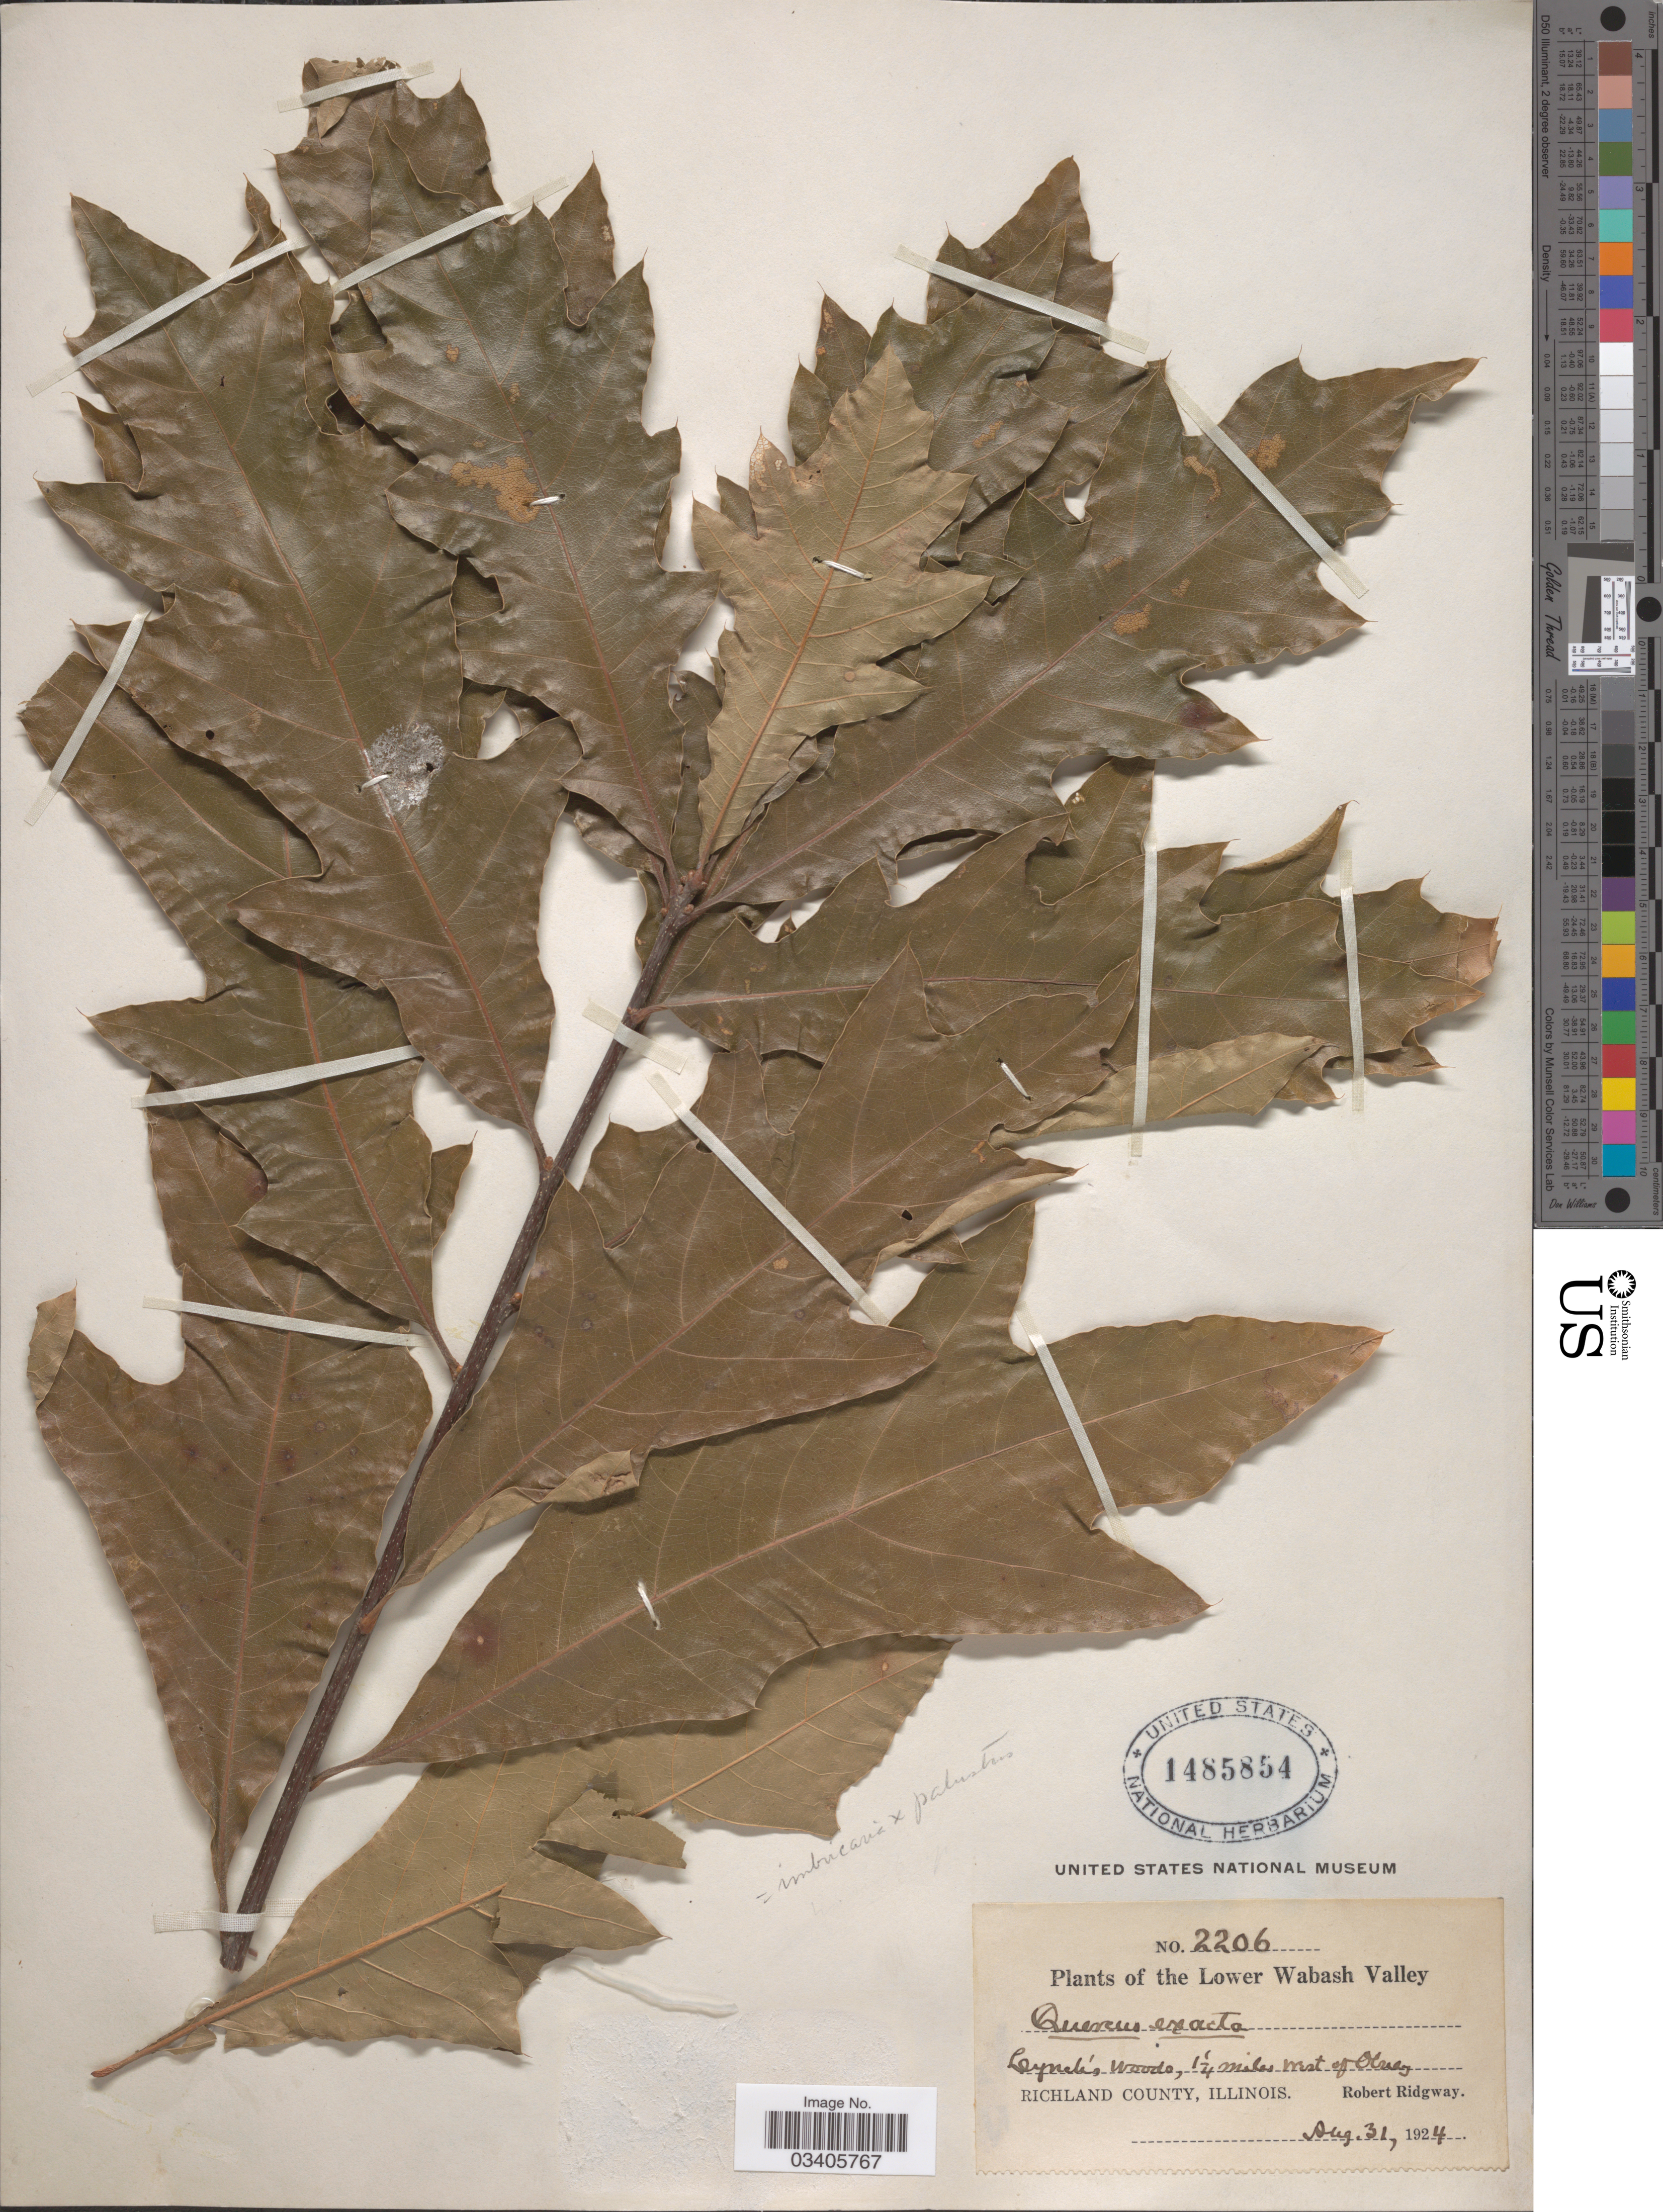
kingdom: Plantae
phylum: Tracheophyta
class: Magnoliopsida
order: Fagales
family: Fagaceae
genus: Quercus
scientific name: Quercus imbricaria x Q. palustris Münchh.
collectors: R. Ridgway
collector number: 2206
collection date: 1924-08-31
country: United States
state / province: Illinois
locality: The Lower Wabash Valley. Lynch's woods, 1¼ miles west of Olney. Richland County.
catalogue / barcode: US 1485854